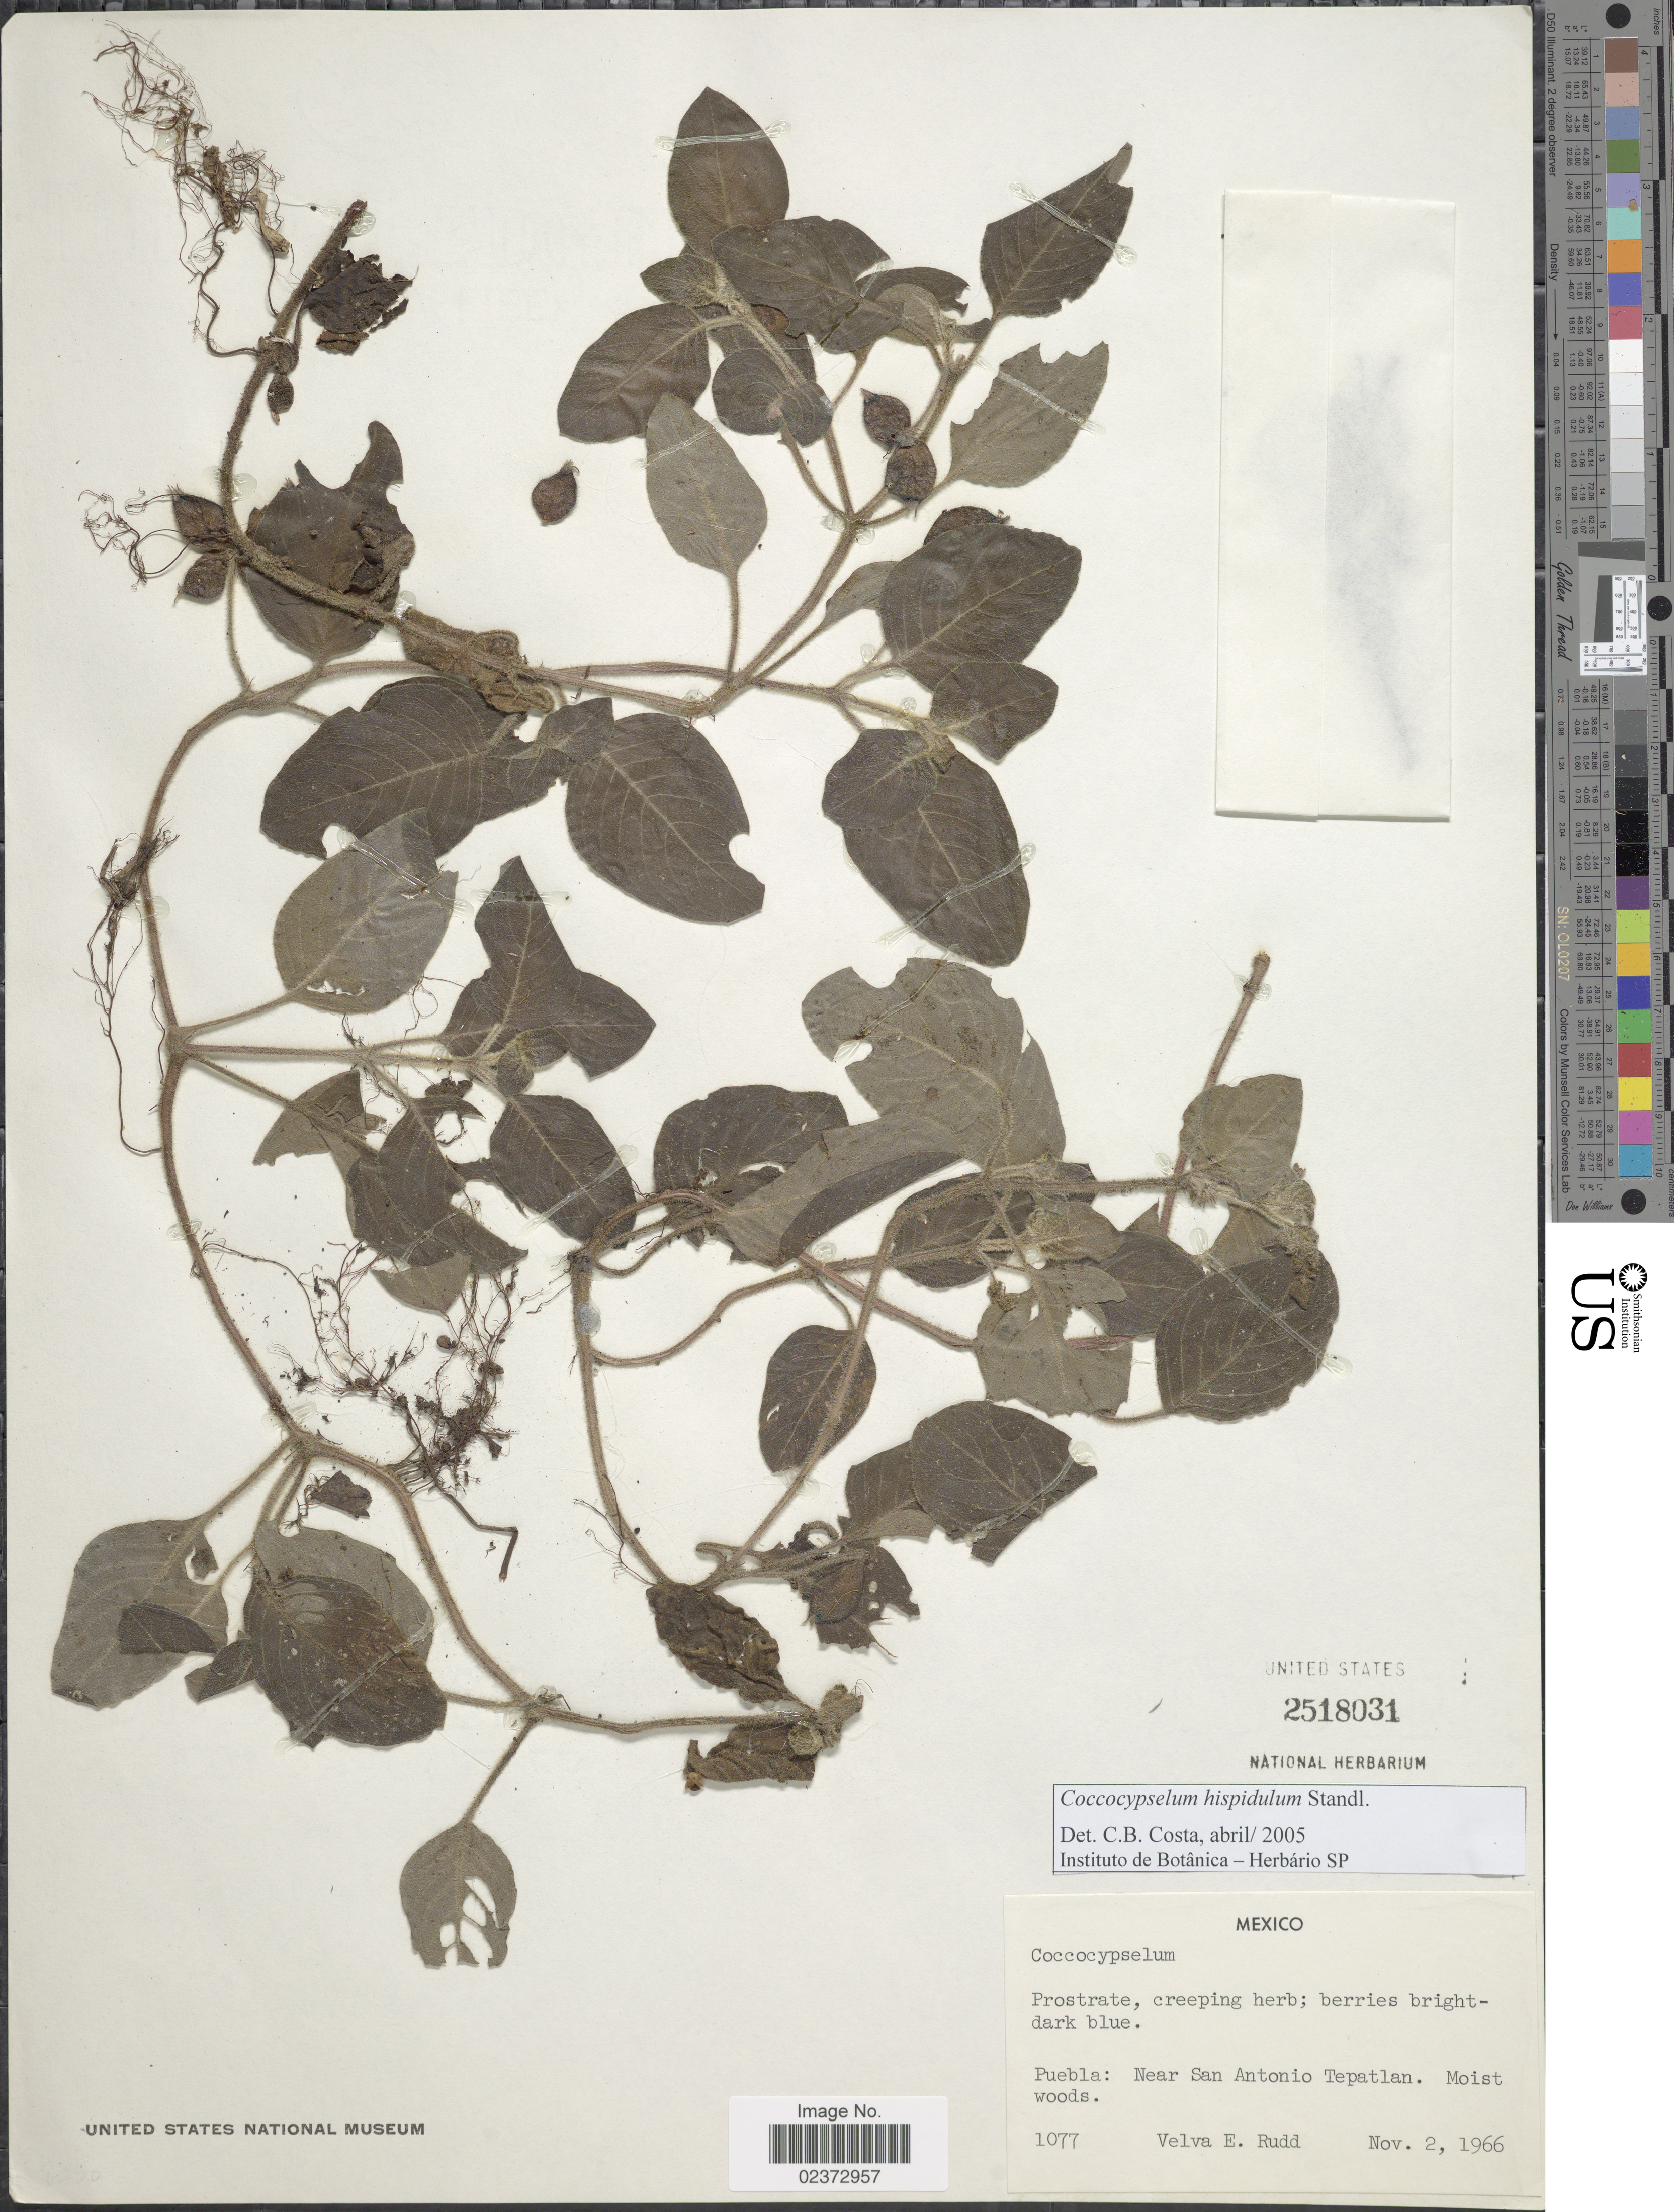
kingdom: Plantae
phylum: Tracheophyta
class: Magnoliopsida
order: Gentianales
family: Rubiaceae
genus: Coccocypselum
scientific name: Coccocypselum hispidulum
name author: (Standl.) Standl.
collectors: V. E. Rudd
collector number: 1077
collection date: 1966-11-02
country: Mexico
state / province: Puebla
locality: Near San Antonio Tepatlan. Moist woods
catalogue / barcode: US 2518031